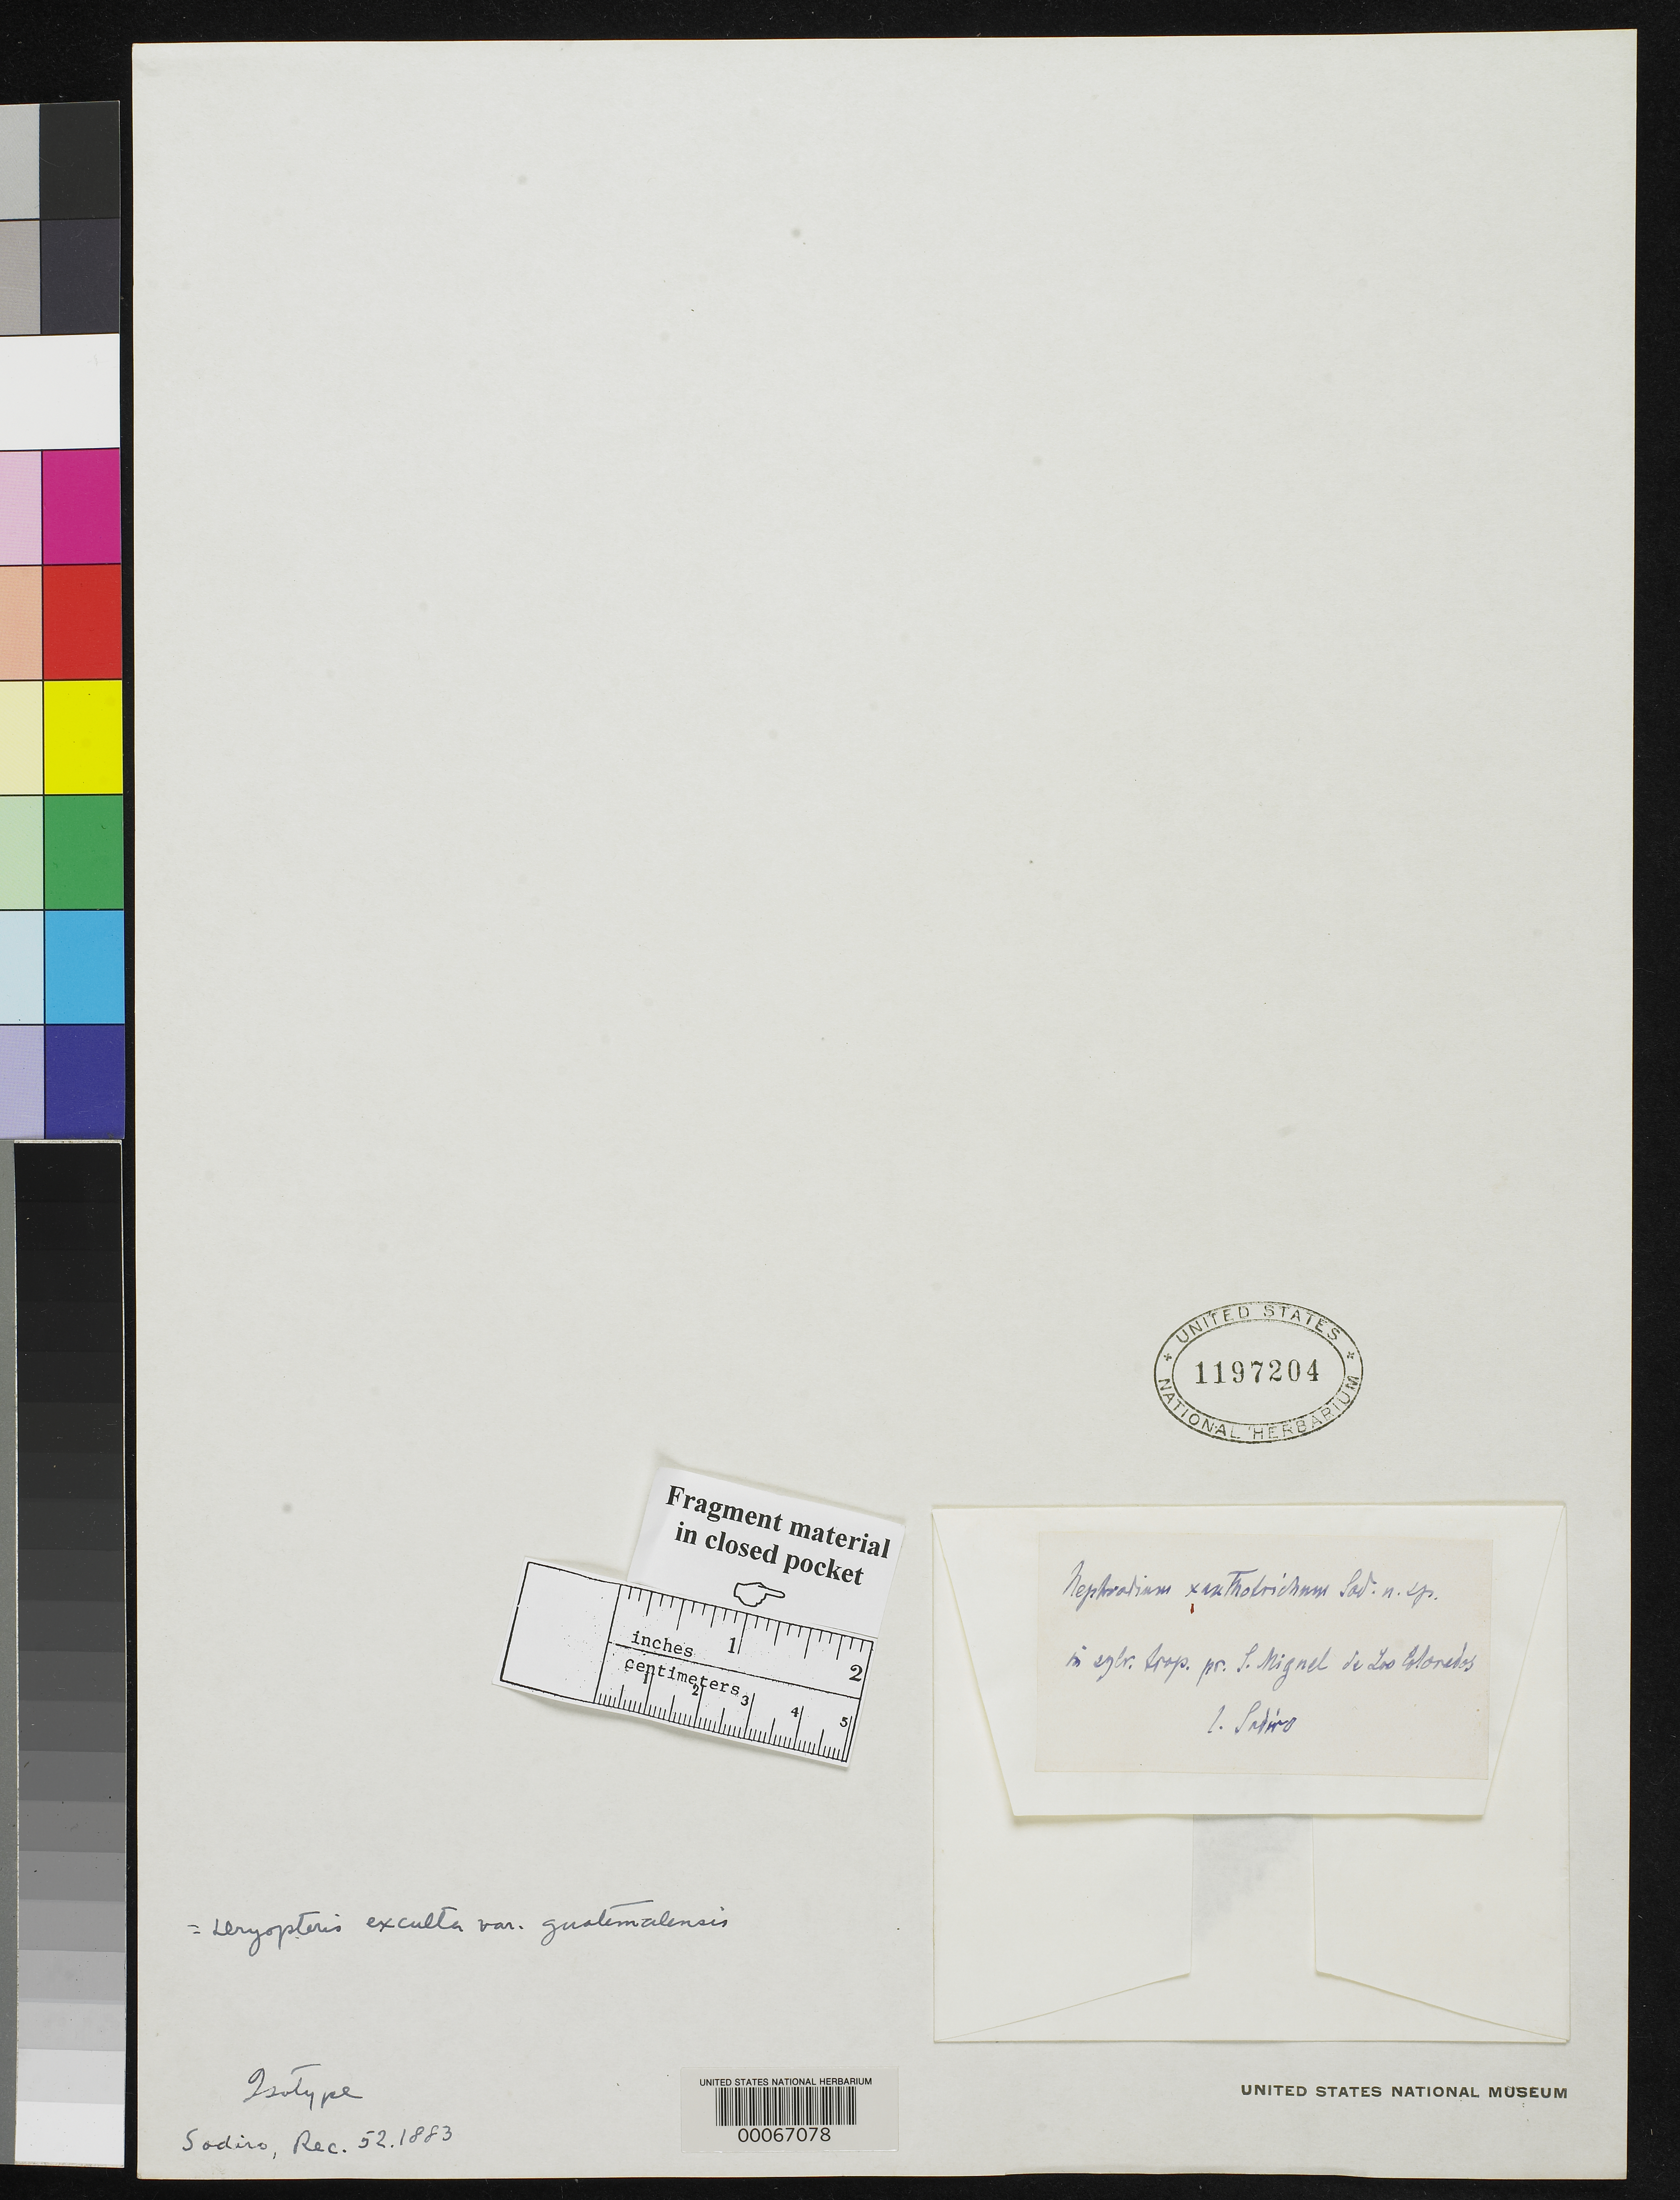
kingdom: Plantae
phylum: Tracheophyta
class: Polypodiopsida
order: Polypodiales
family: Dryopteridaceae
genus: Nephrodium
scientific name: Nephrodium xanthotrichum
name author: Sodiro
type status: Type Collection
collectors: L. Sodiro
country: Ecuador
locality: Pr. S. Miguel.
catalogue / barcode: US 1197204